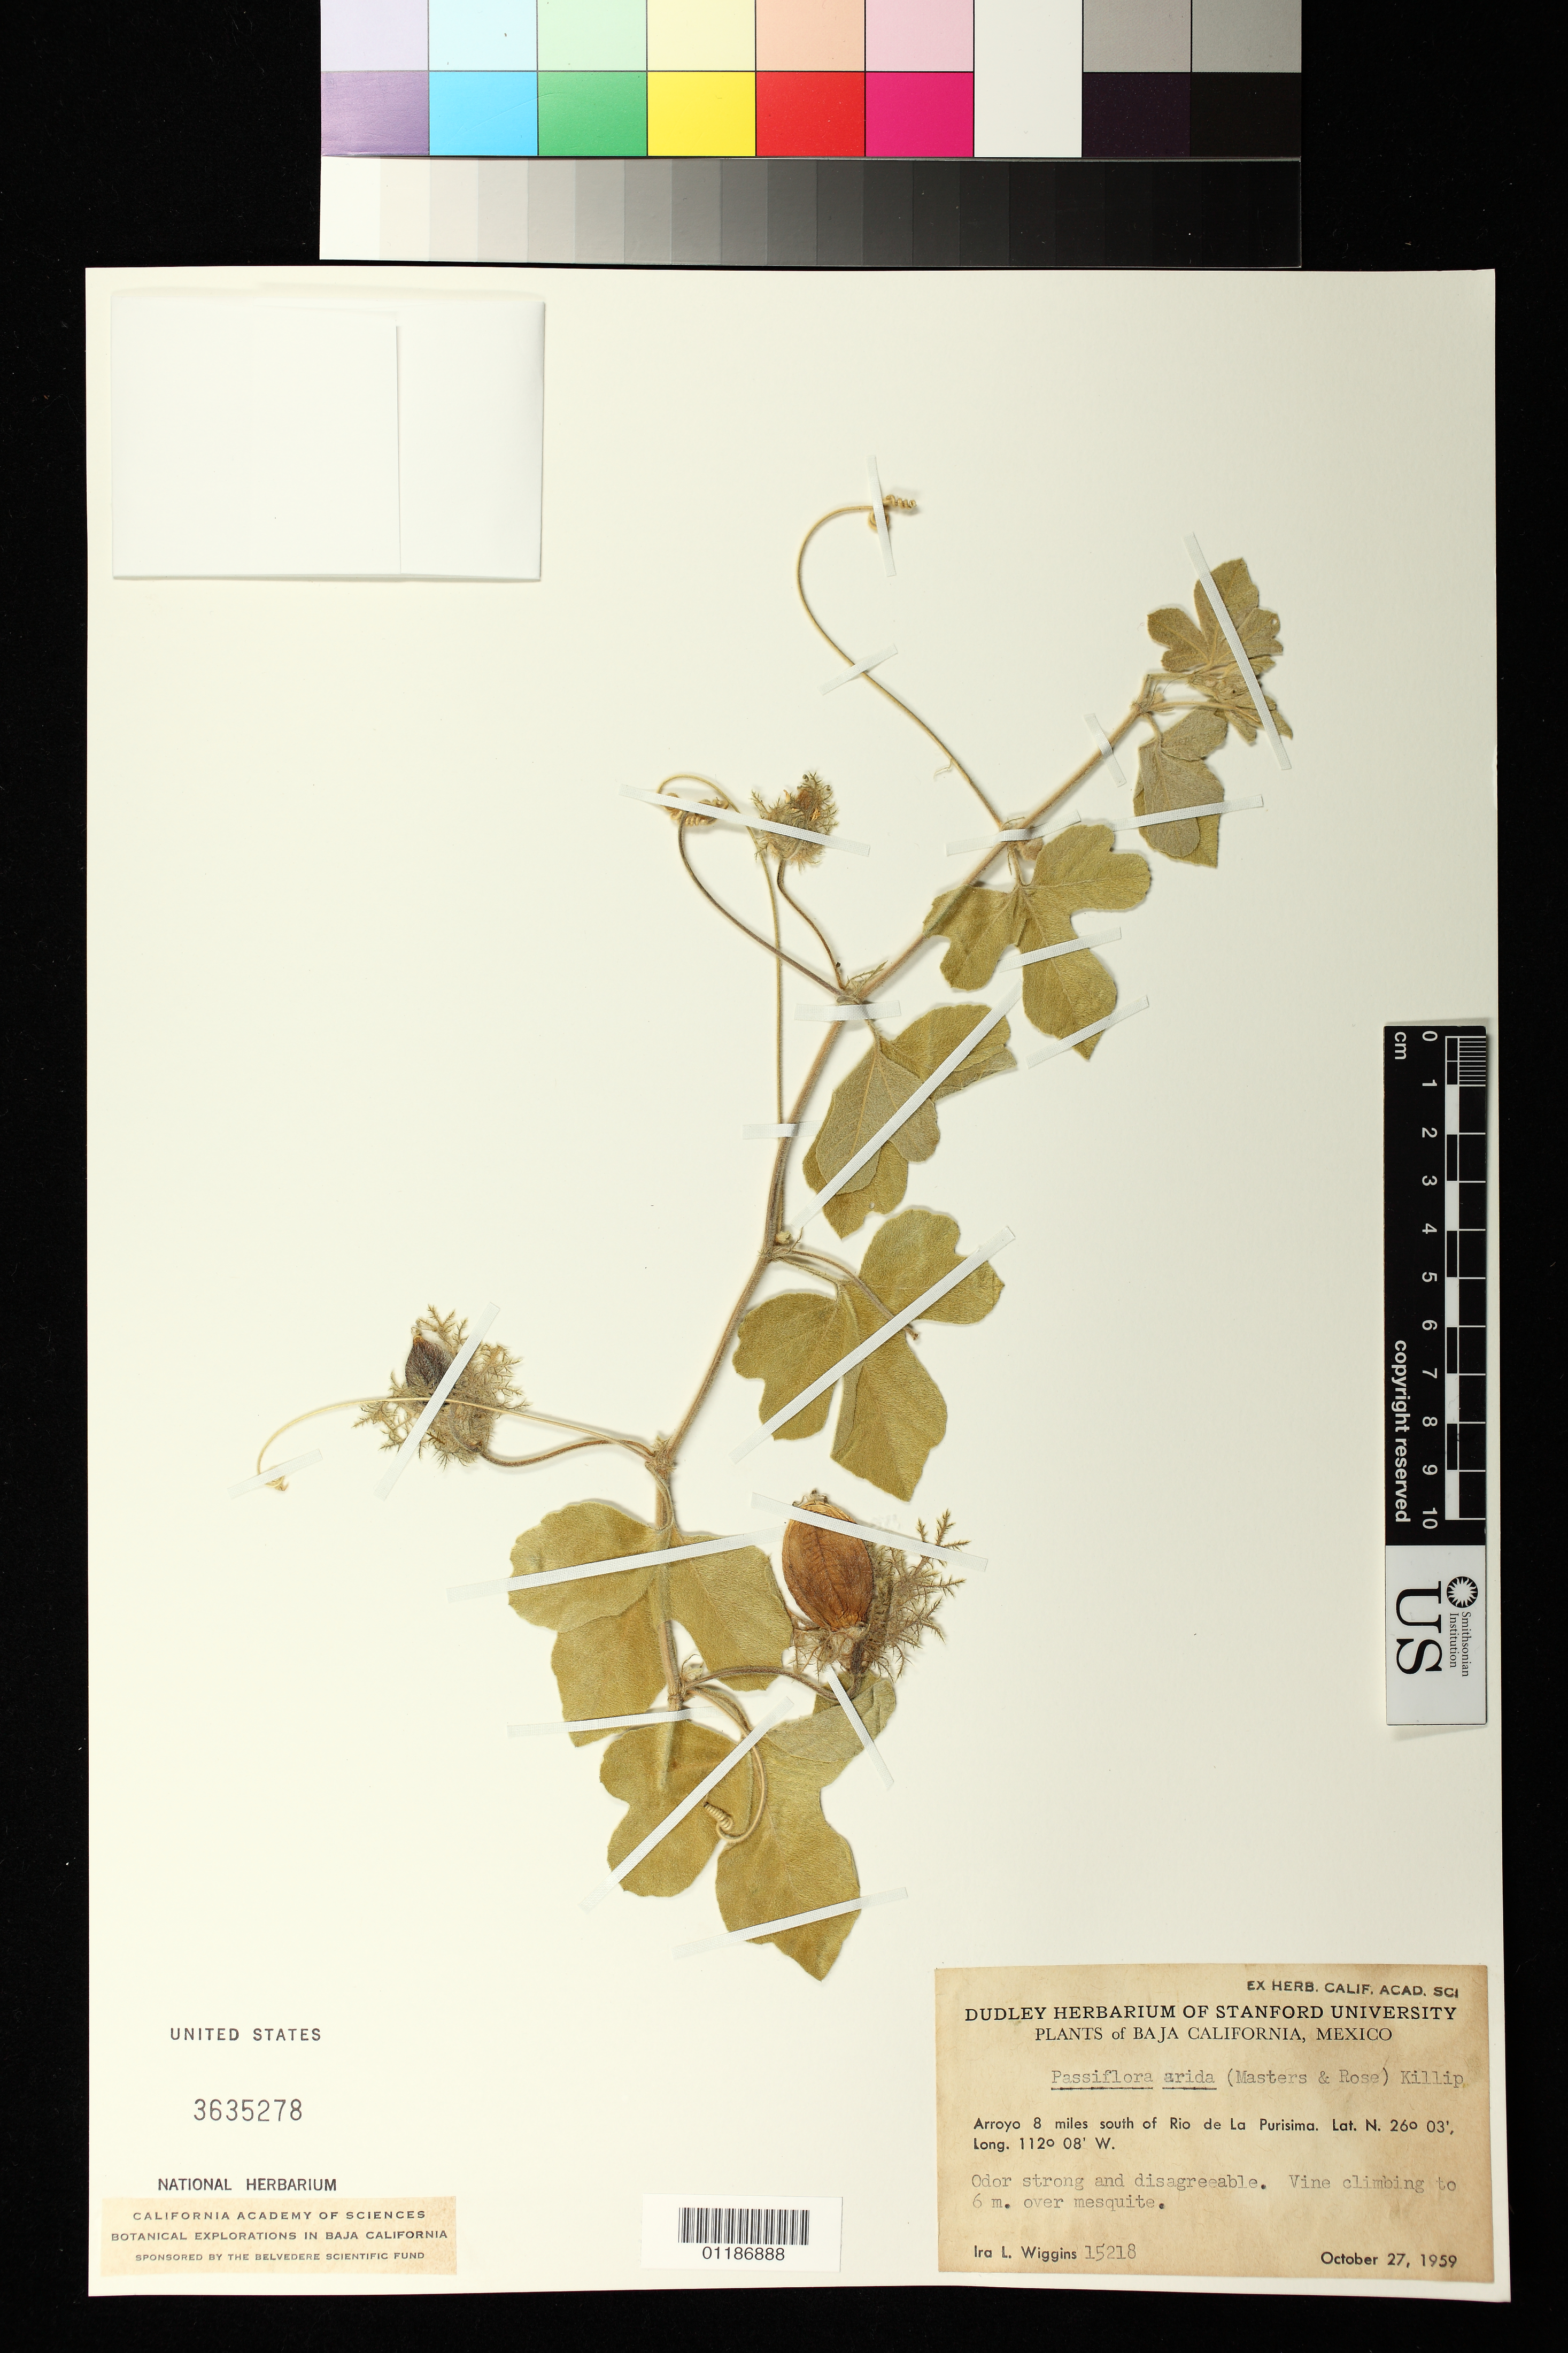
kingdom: Plantae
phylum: Tracheophyta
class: Magnoliopsida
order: Malpighiales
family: Passifloraceae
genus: Passiflora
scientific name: Passiflora pentaschista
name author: (Killip) Svoboda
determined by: Svoboda, Harlan T., (NA), US Department of Agriculture (UNITED STATES)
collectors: I. L. Wiggins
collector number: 15218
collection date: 1959-10-27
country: Mexico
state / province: Baja California Sur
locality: Arroyo 8 miles S of Rio de La Purisima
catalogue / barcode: US 3635278